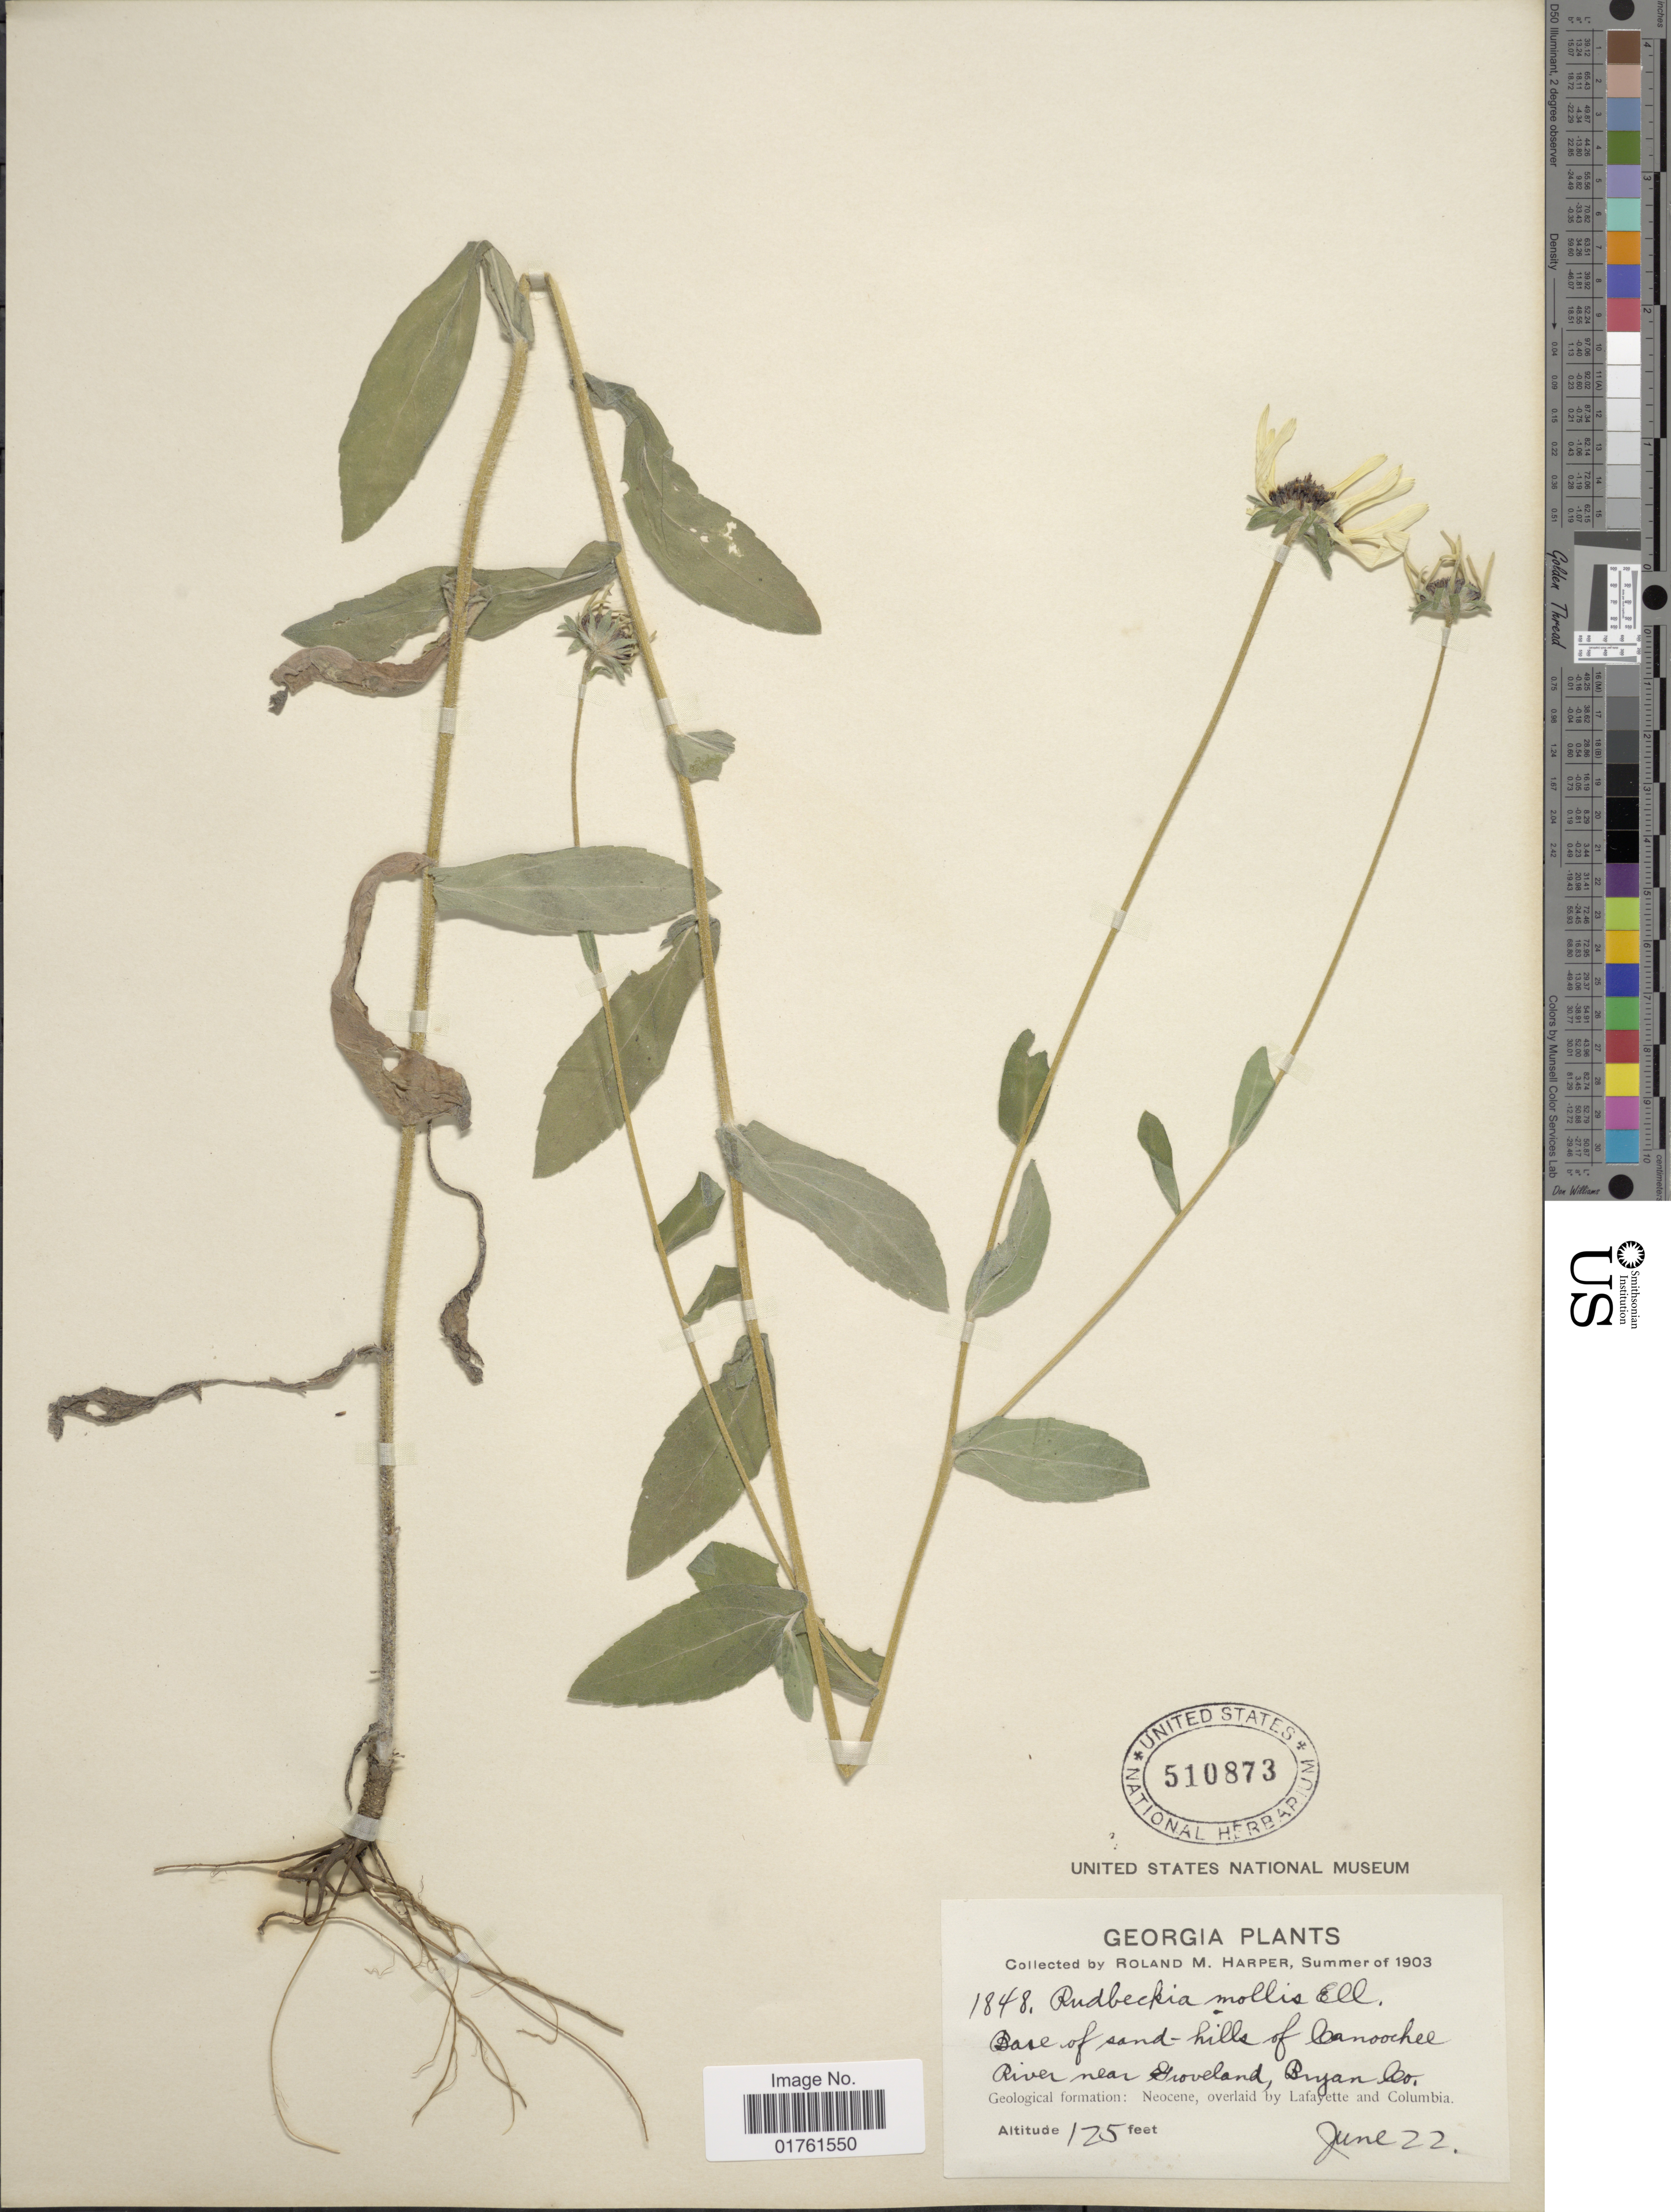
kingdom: Plantae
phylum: Tracheophyta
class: Magnoliopsida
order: Asterales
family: Asteraceae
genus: Rudbeckia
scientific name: Rudbeckia mollis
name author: Elliott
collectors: R. M. Harper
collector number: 1848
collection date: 1903-06-22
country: Canada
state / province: Ontario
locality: Base of sand-hills of Canoochee River near Groveland, Bryan Co, geological formation: Neocene, overlaid by Lafayette and Columbia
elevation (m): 38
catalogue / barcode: US 510873